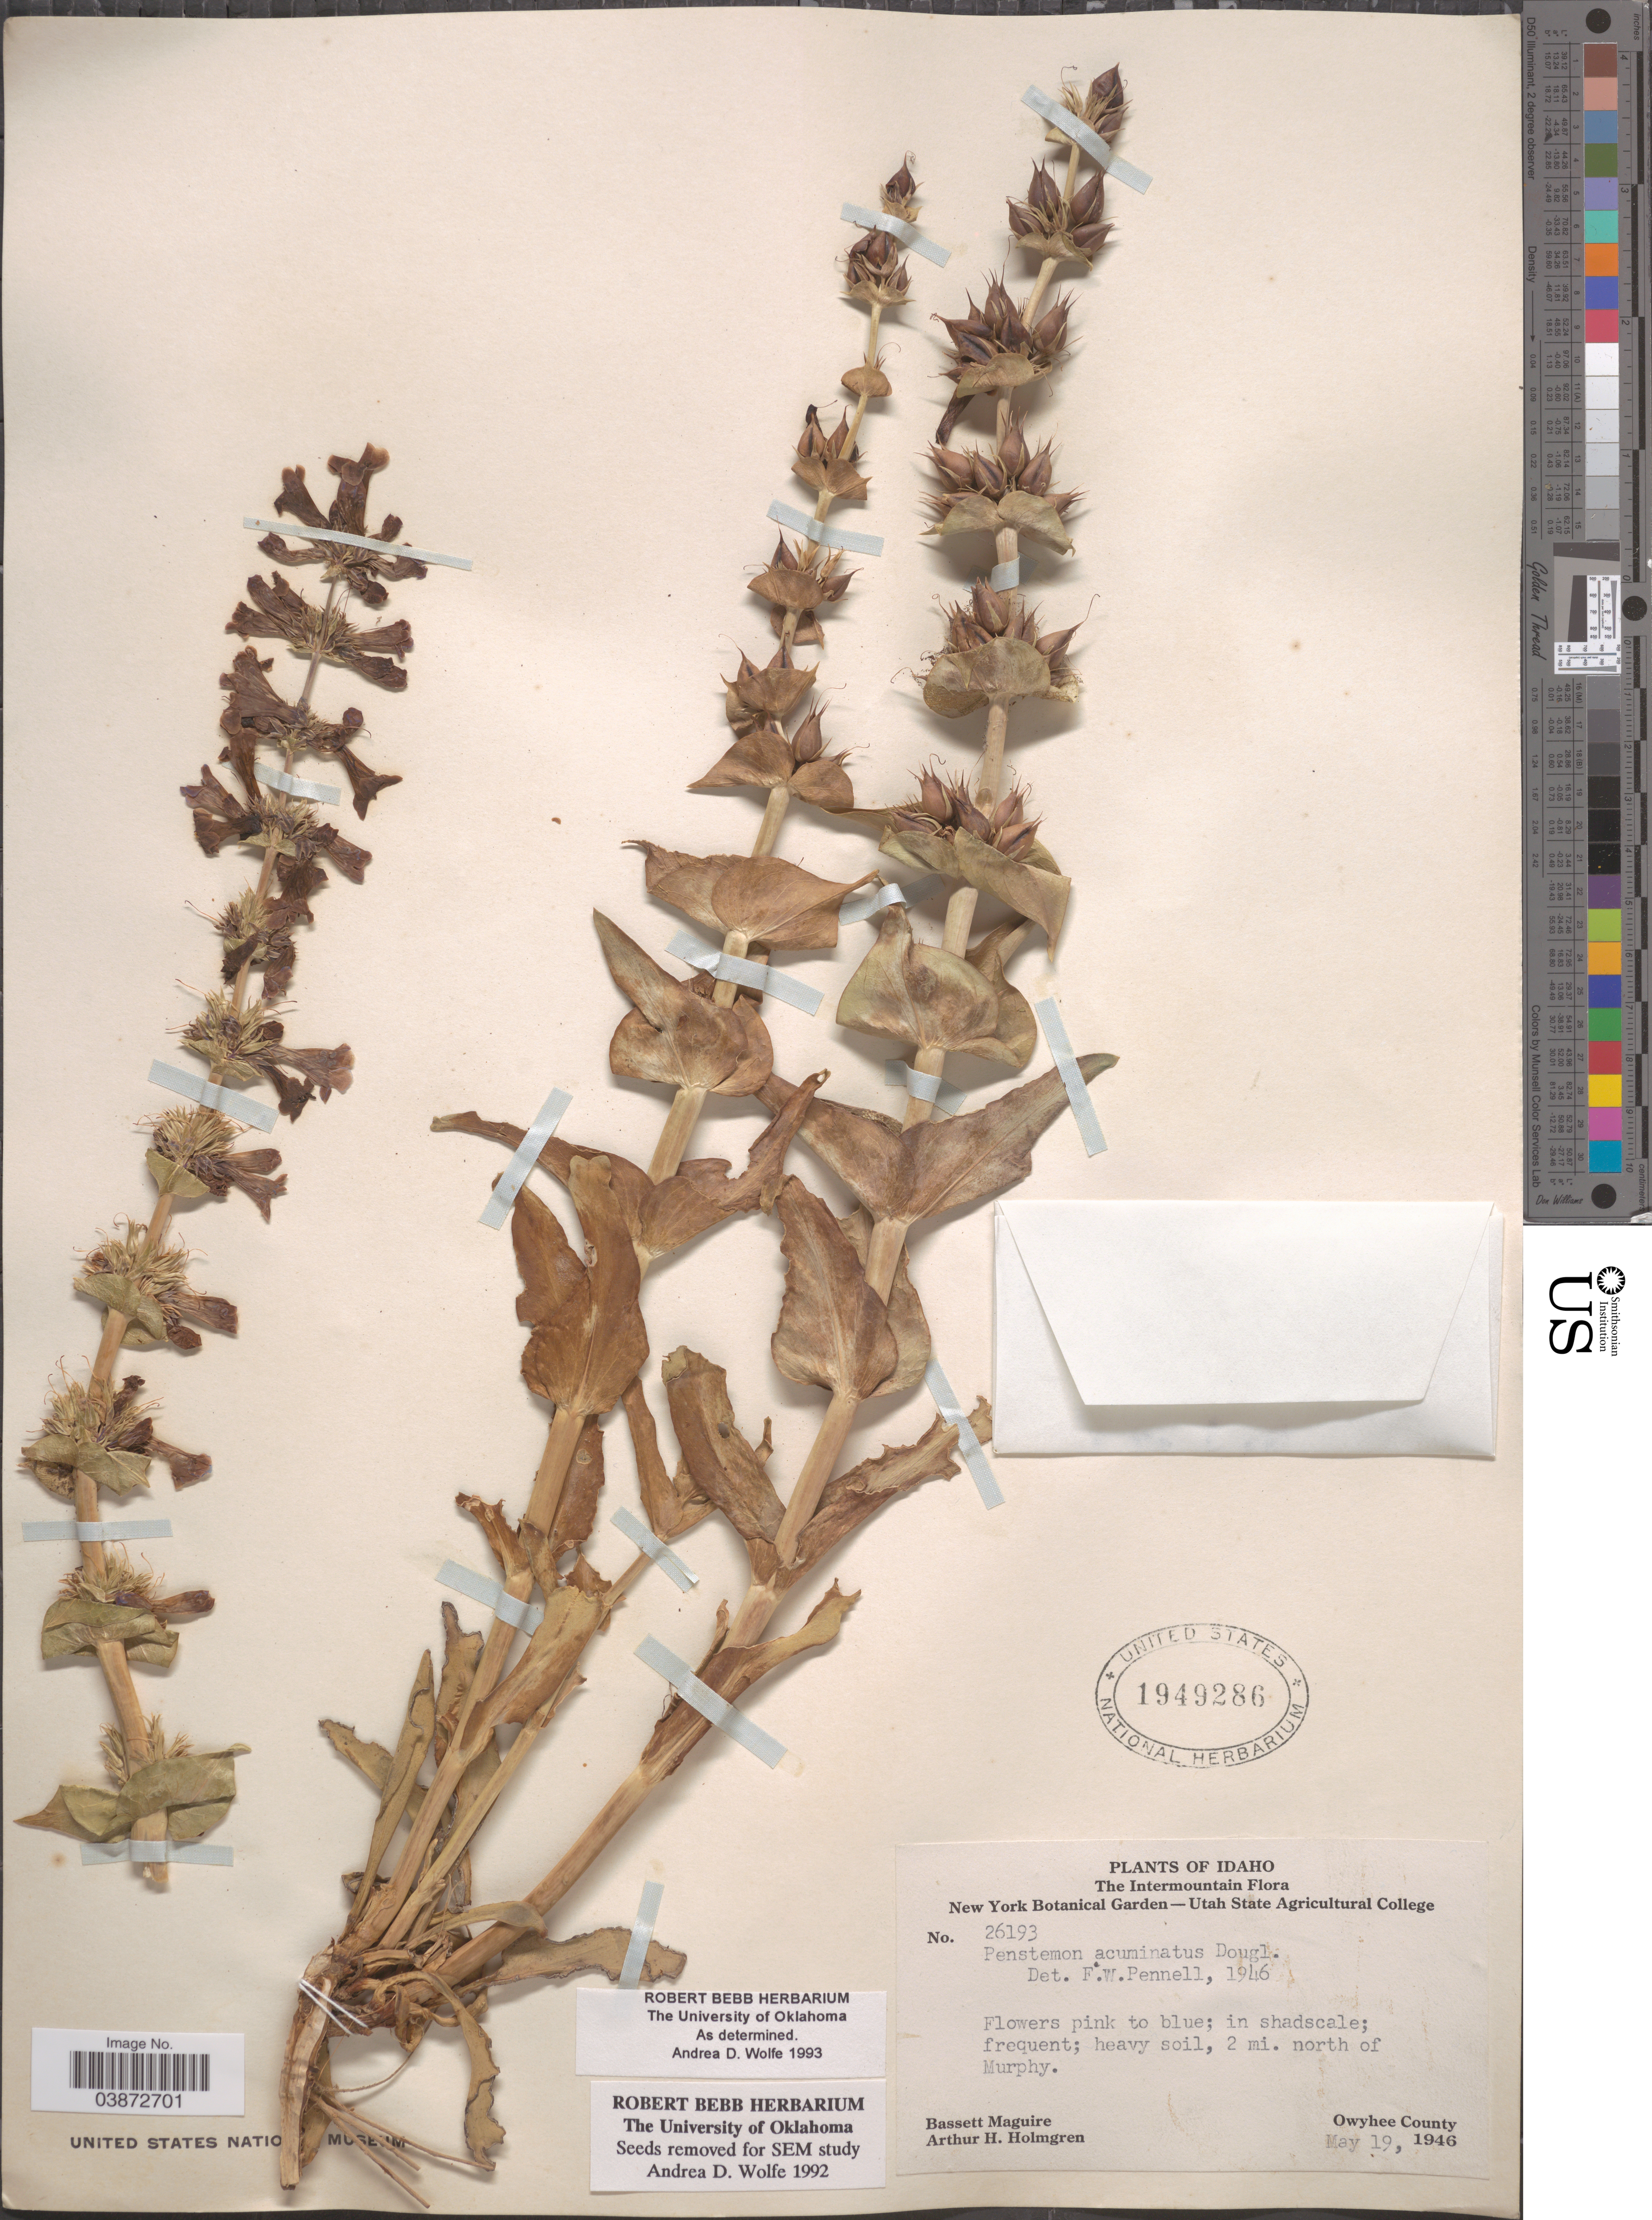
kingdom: Plantae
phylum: Tracheophyta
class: Magnoliopsida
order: Lamiales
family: Plantaginaceae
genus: Penstemon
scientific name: Penstemon acuminatus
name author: Greene ex Lindl.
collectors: B. Maguire & A. H. Holmgren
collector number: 26193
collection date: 1946-05-19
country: United States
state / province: Idaho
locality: The Intermountain. 2 mi. north of Murphy. Owyhee County.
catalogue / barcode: US 1949286